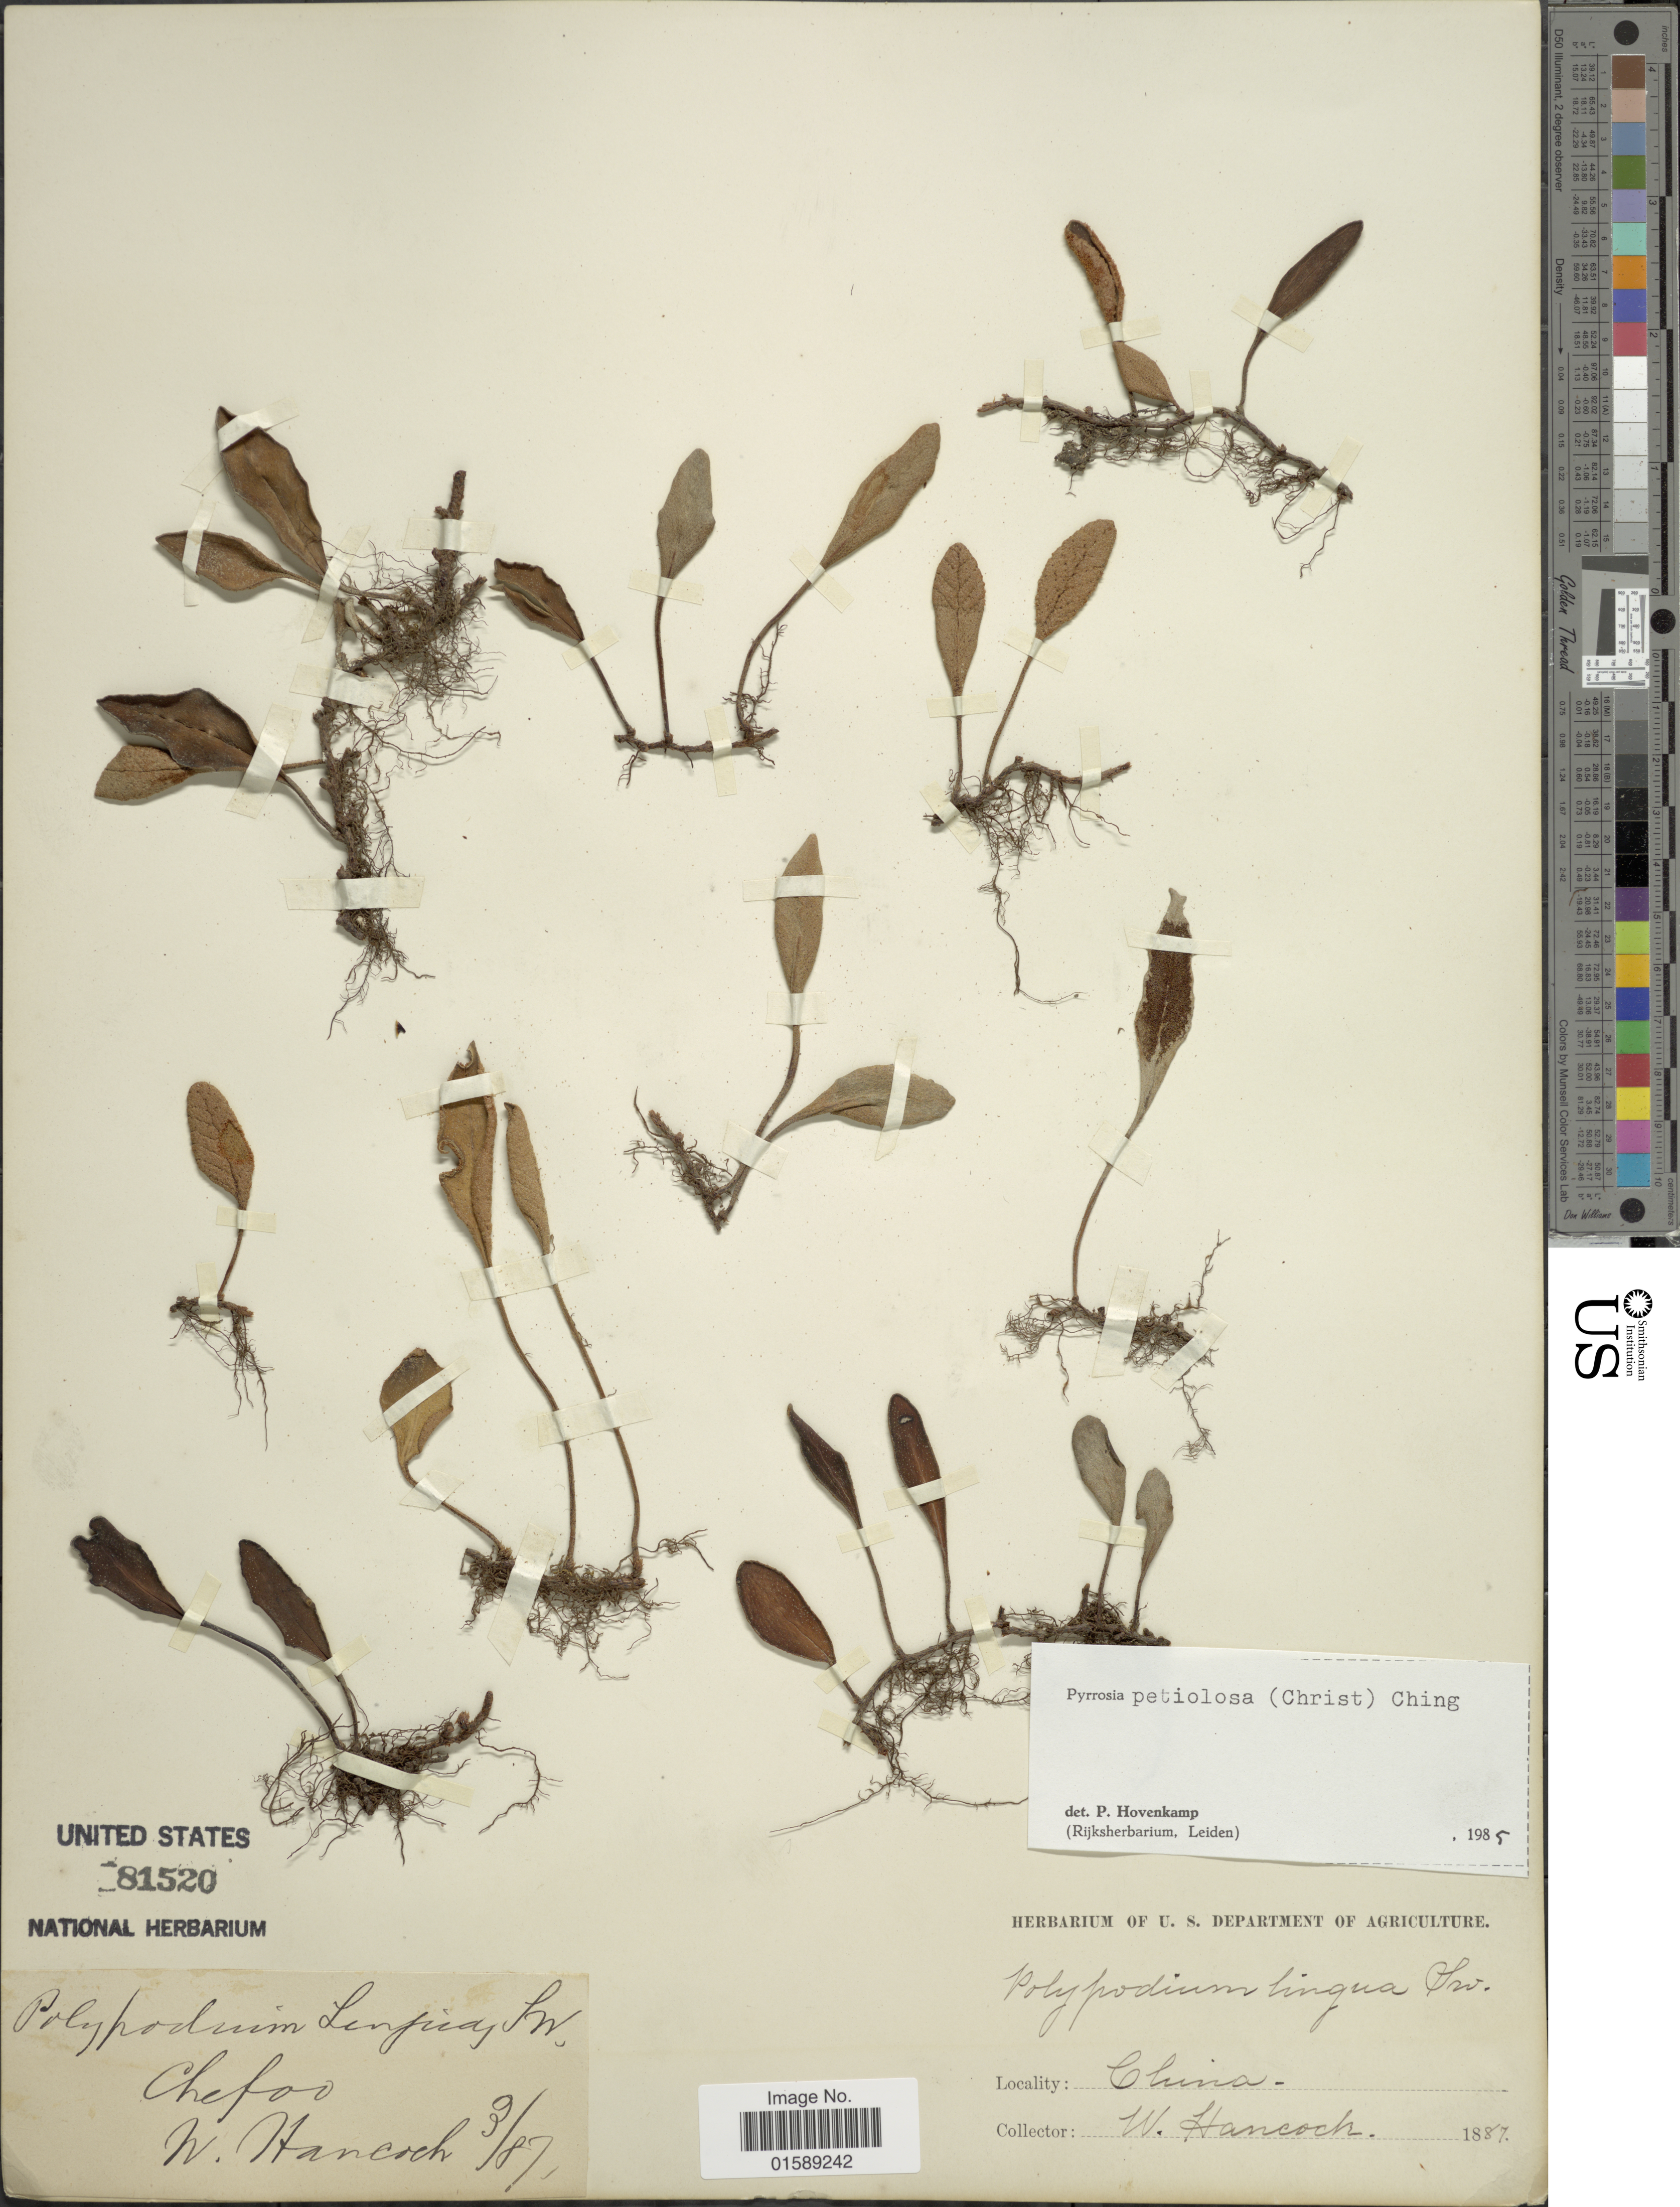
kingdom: Plantae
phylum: Tracheophyta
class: Polypodiopsida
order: Polypodiales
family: Polypodiaceae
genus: Pyrrosia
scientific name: Pyrrosia petiolosa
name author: (Christ) Ching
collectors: W. Hancock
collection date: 1887-03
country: China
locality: Chefoo, China. [interpreted]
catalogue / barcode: US 81520